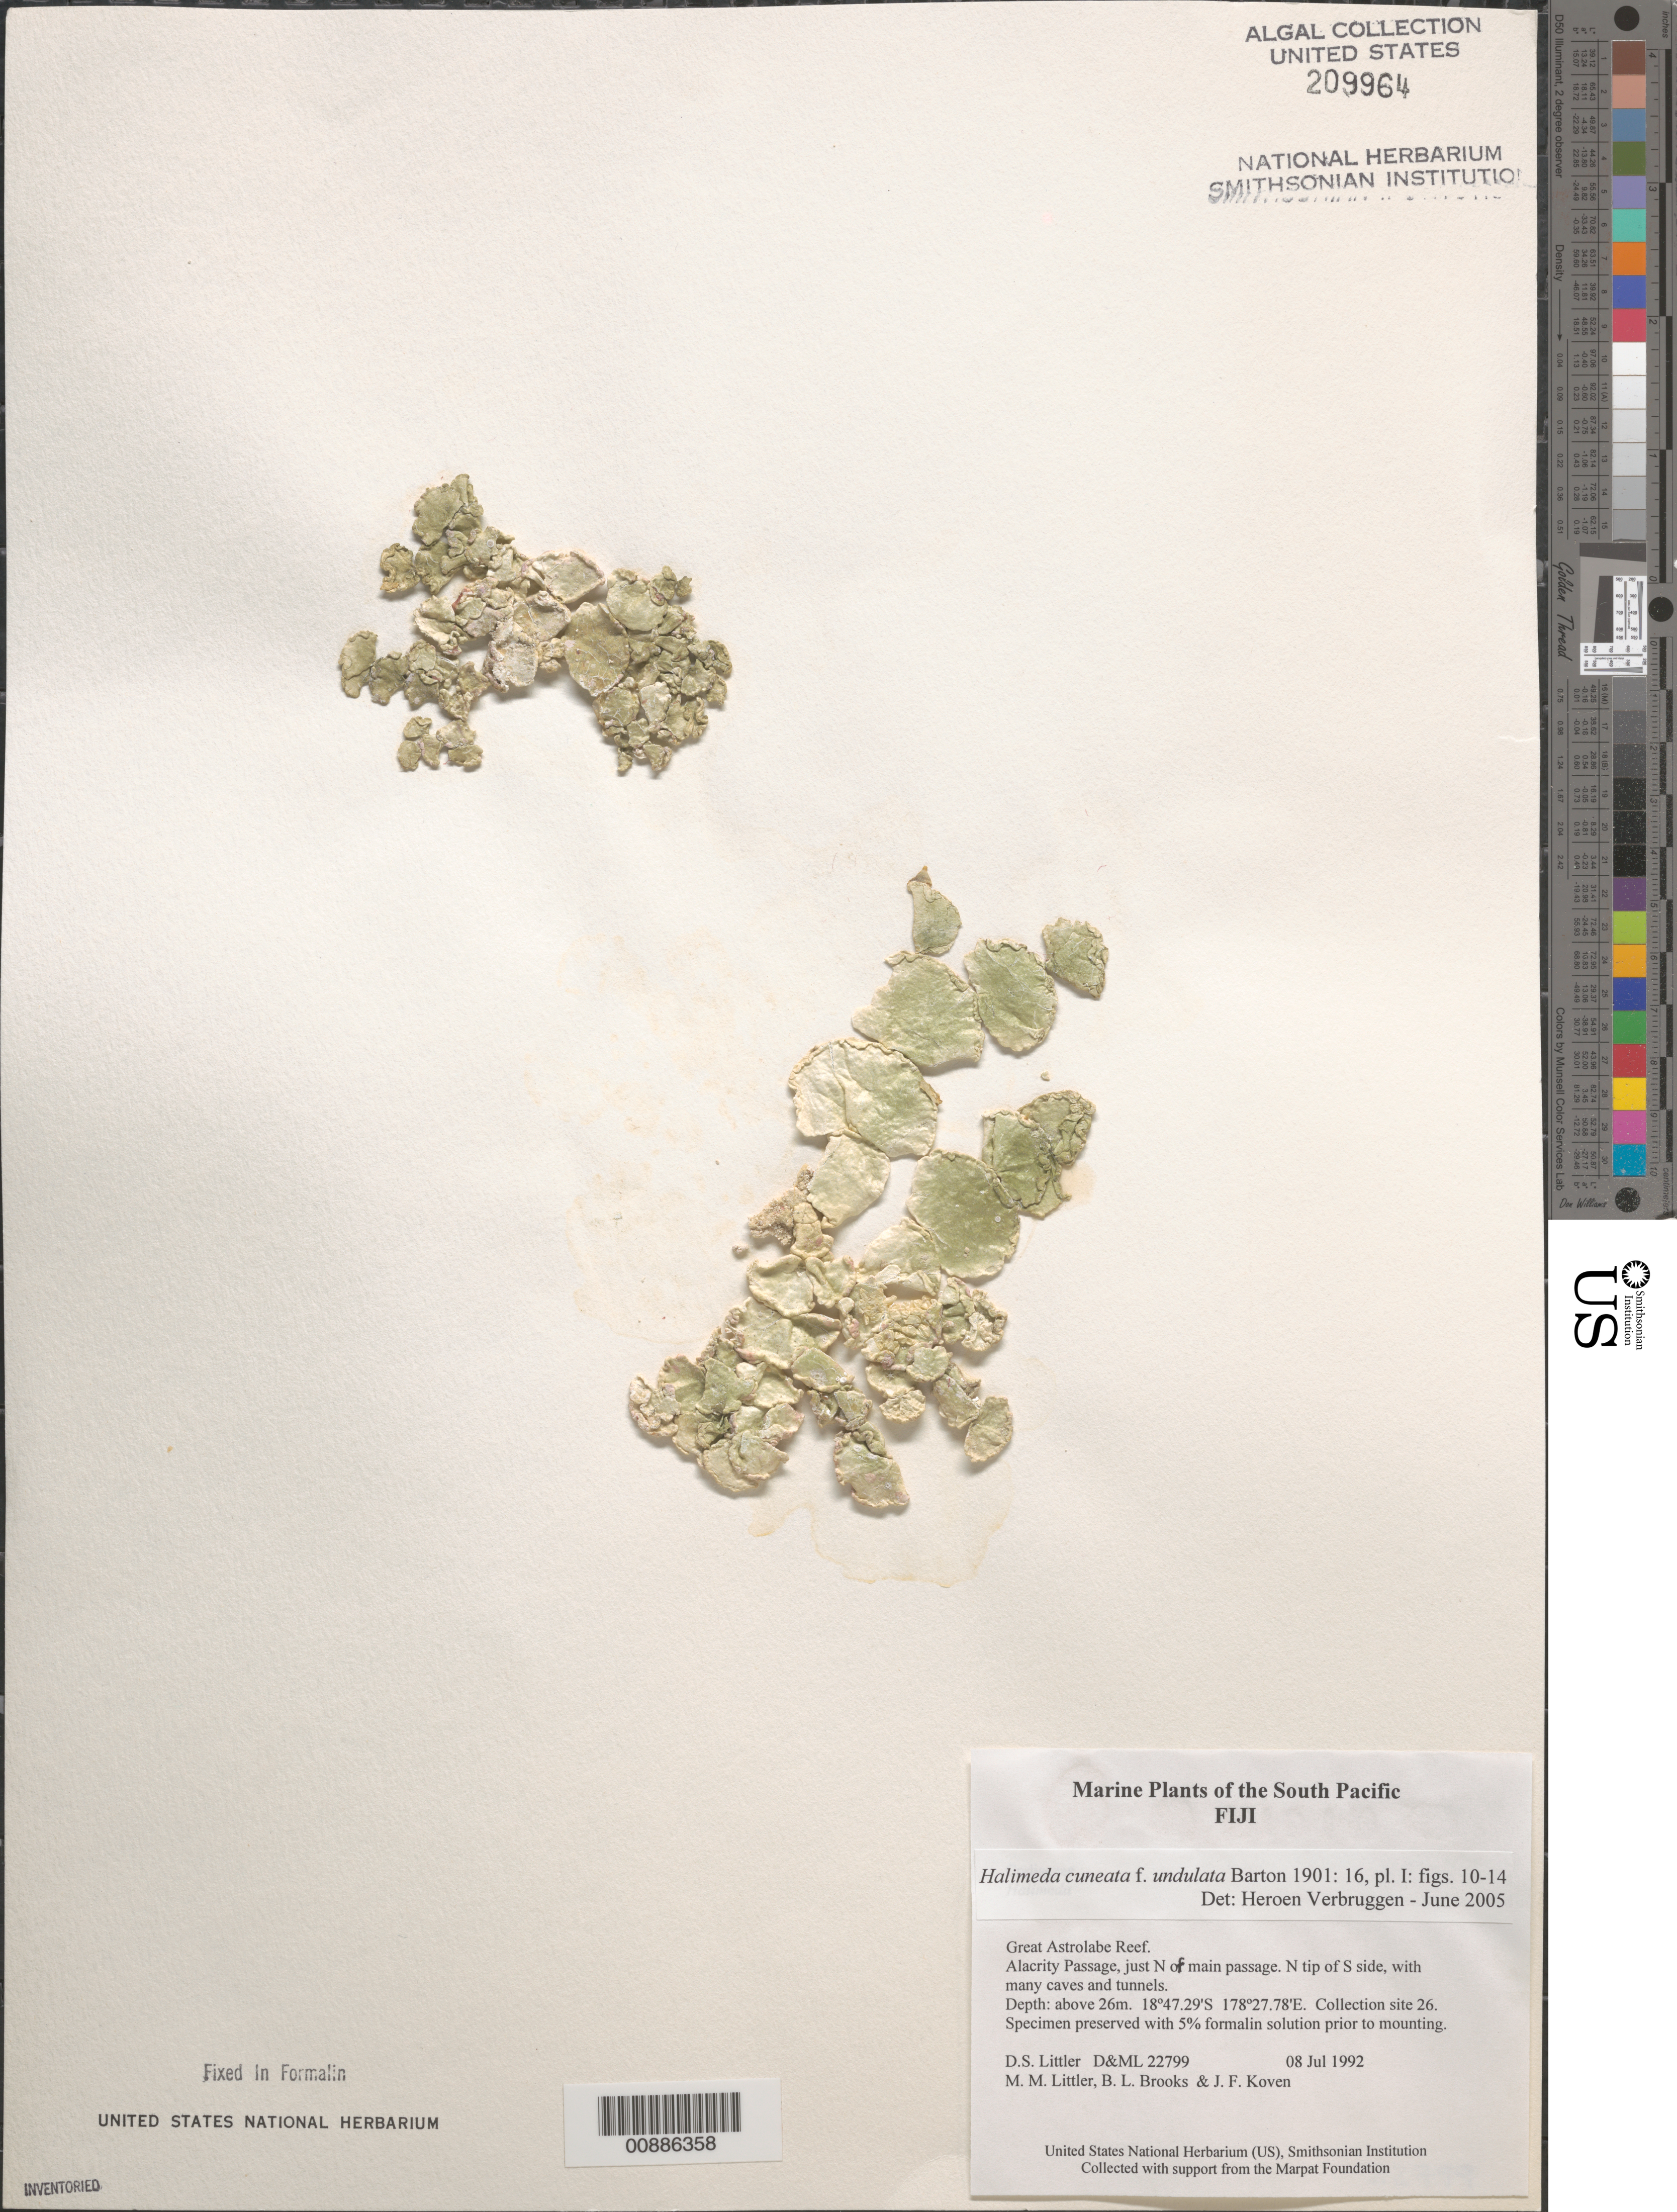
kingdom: Plantae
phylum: Chlorophyta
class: Ulvophyceae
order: Bryopsidales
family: Halimedaceae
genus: Halimeda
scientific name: Halimeda cuneata f. undulata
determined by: Verbruggen, H.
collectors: D. S. Littler, M. M. Littler, B. Brooks & J. Koven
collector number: D&ML 22799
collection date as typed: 08 Jul 1992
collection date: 1992-07-08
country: Fiji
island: Great Astrolabe Reef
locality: Great Astrolabe Reef, Alacrity Passage, just north of main passage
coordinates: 18 47.29'S, 178 27.78'E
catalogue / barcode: US 209964